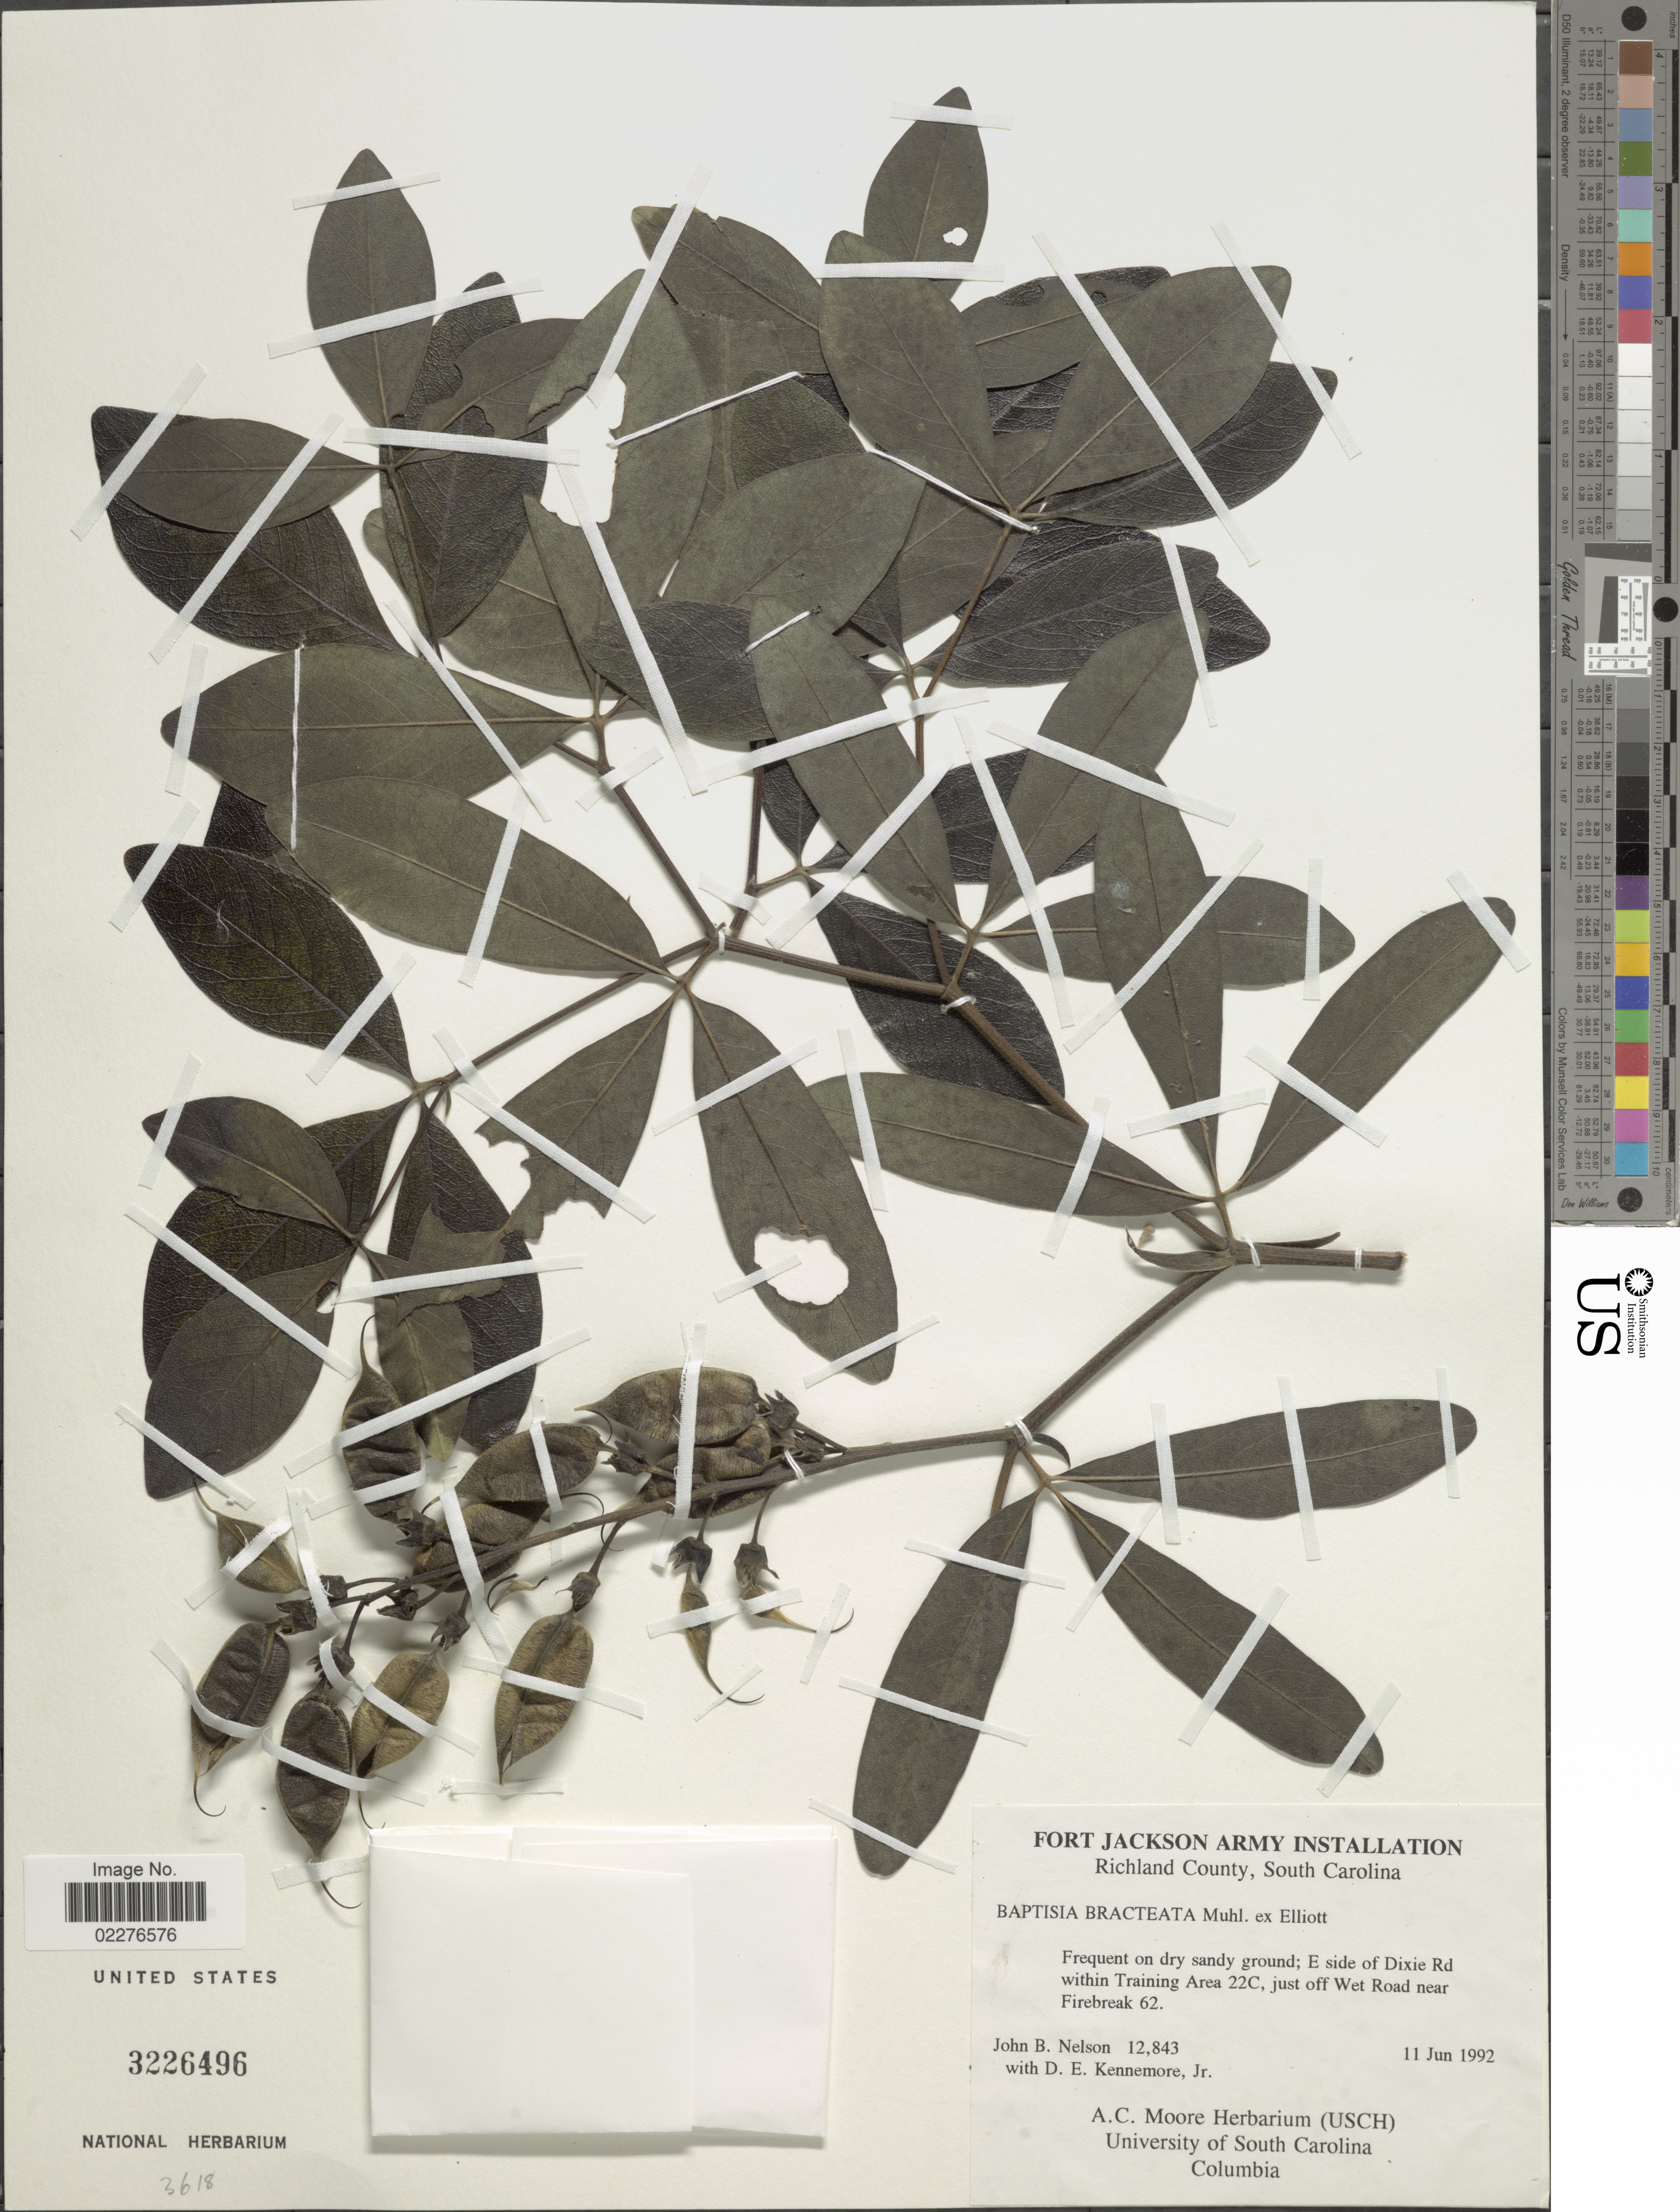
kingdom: Plantae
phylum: Tracheophyta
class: Magnoliopsida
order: Fabales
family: Fabaceae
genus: Baptisia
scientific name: Baptisia bracteata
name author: Muhl. ex Elliot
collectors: J. B. Nelson & D. Kennemore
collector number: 12843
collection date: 1992-06-11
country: United States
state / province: South Carolina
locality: Fort Jackson Army Installation, Richland County, E side of Dixie Rd within Training Area 22C, just off Wet Road near Firebreak 62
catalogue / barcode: US 3226496